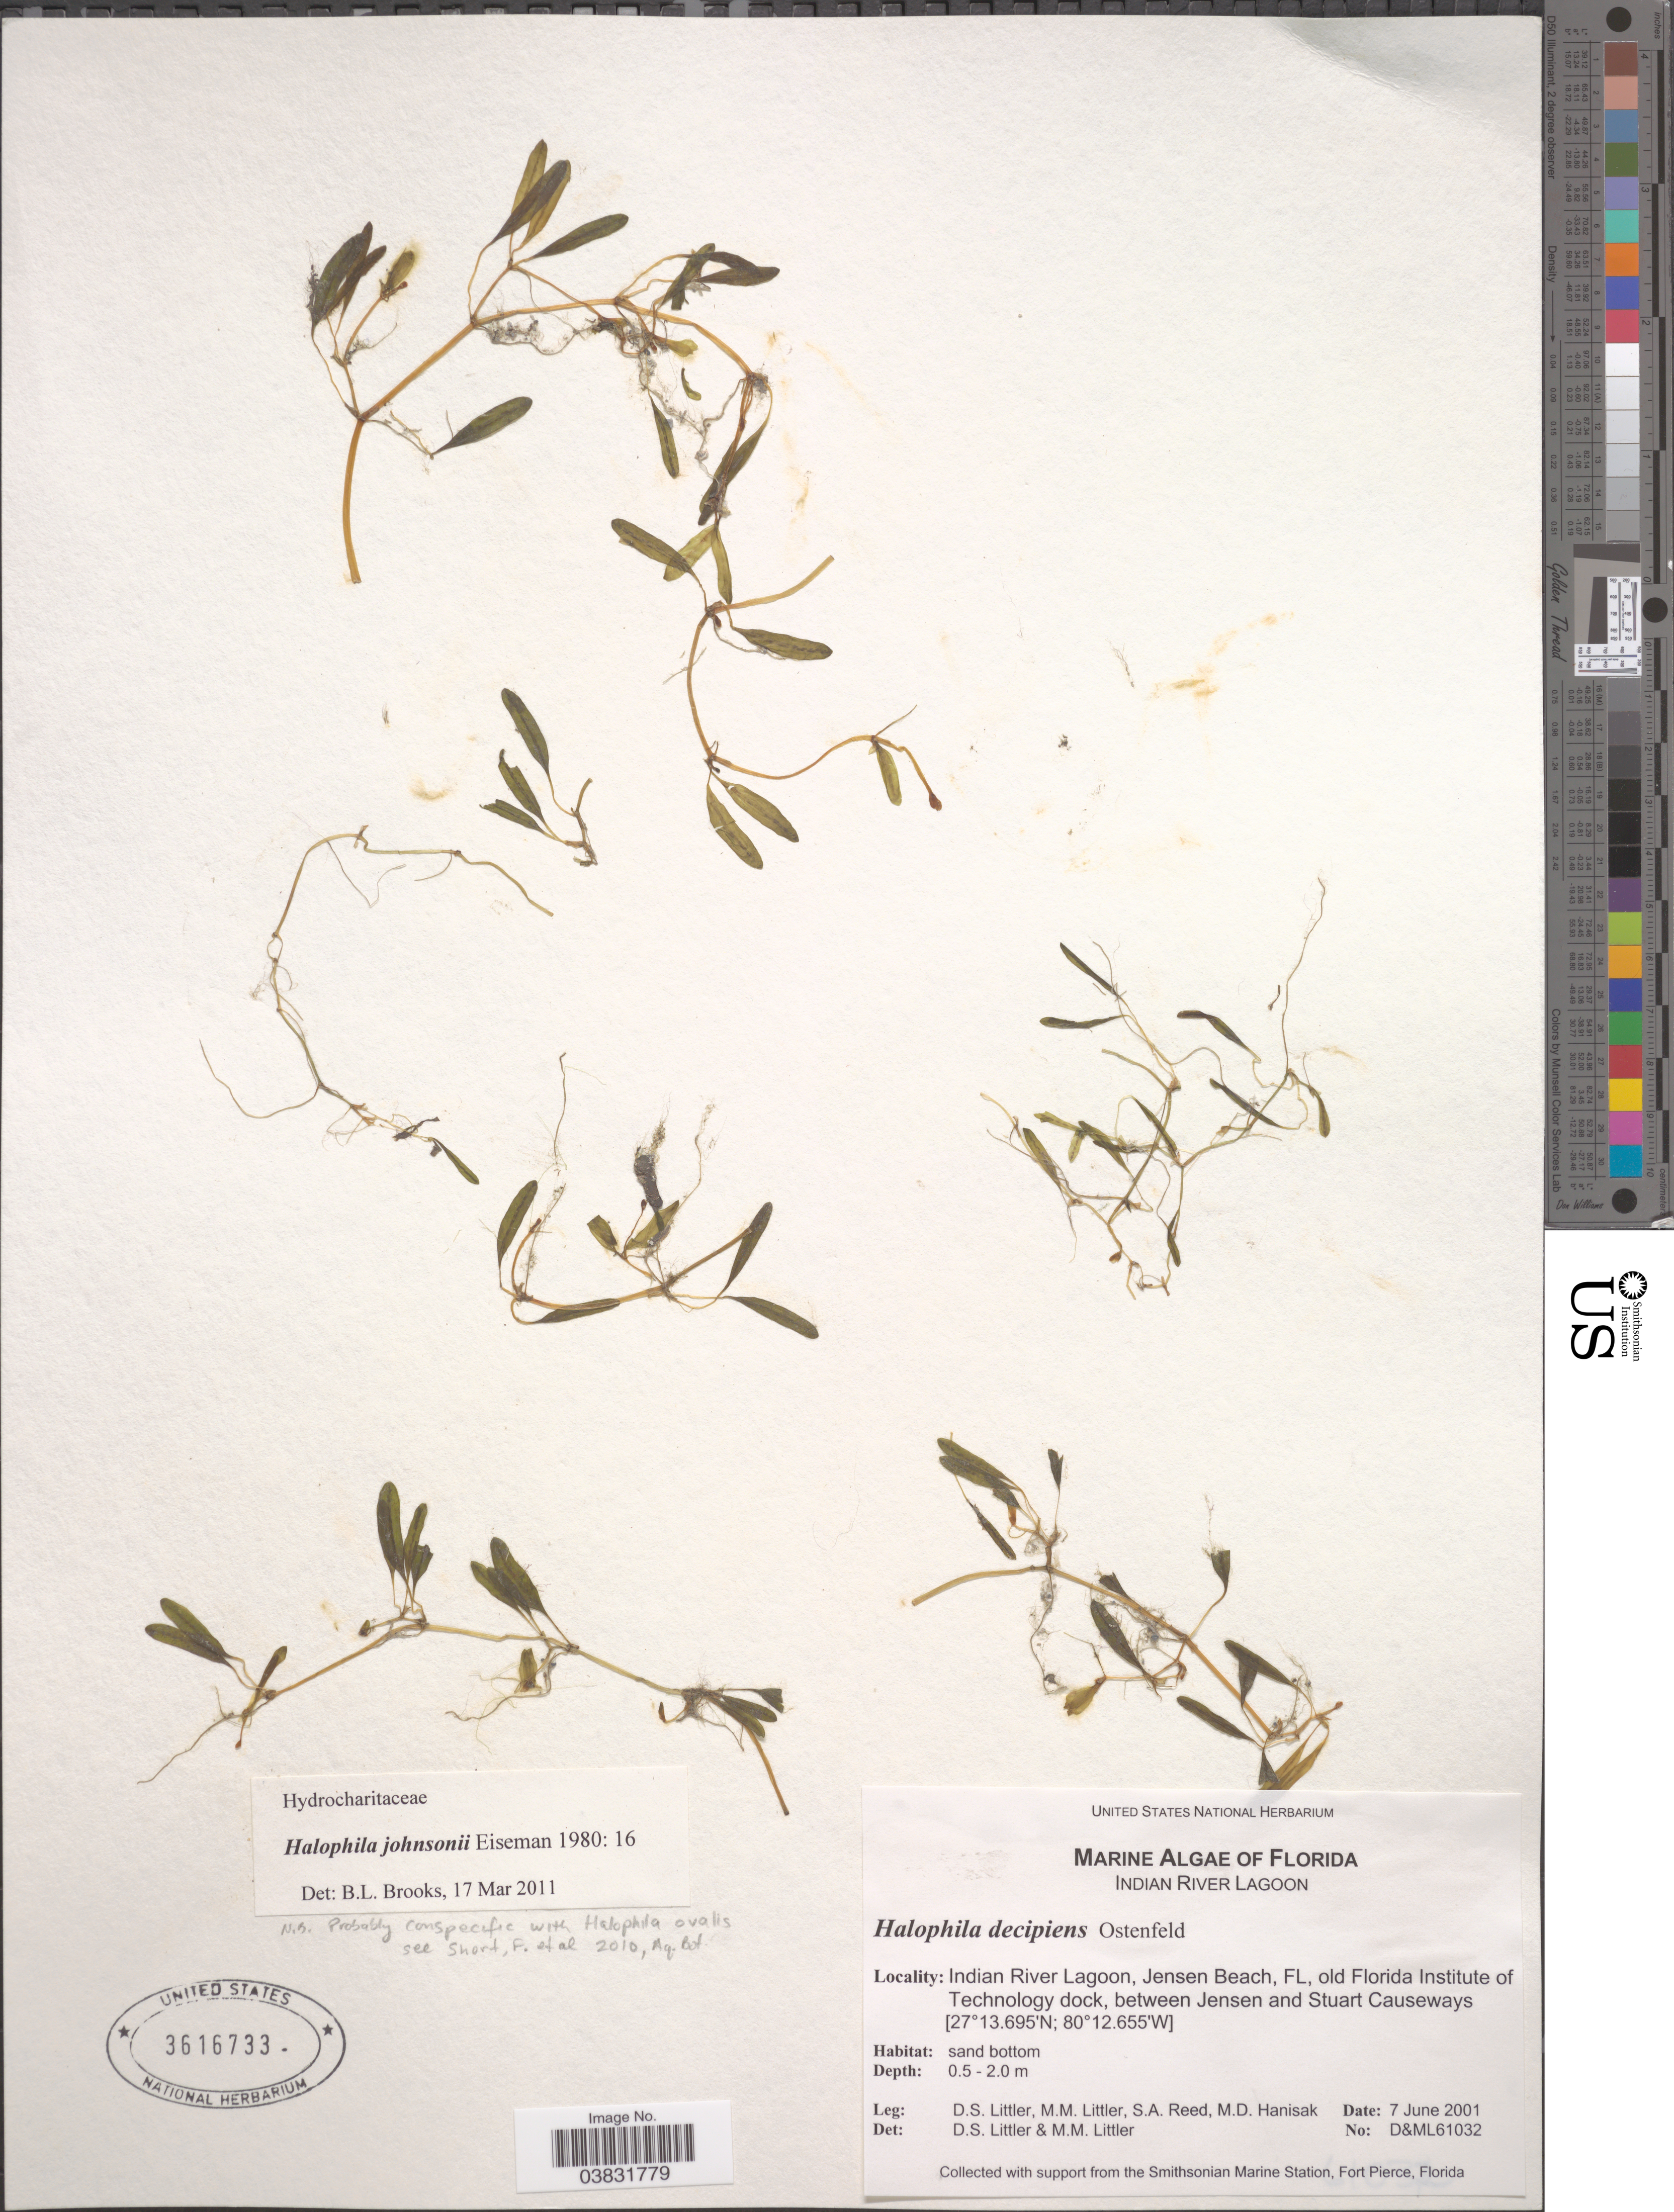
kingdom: Plantae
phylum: Tracheophyta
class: Liliopsida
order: Alismatales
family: Hydrocharitaceae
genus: Halophila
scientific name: Halophila johnsonii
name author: Eiseman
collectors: D. S. Littler, S. Reed & M. Hanisak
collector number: D&ML 61032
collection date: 2001-06-07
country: United States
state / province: Florida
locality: Indian River Lagoon, Jensen Beach, FL, old Florida Institute of Technology dock, between Jensen and Stuart Causeway.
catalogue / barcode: US 3616733